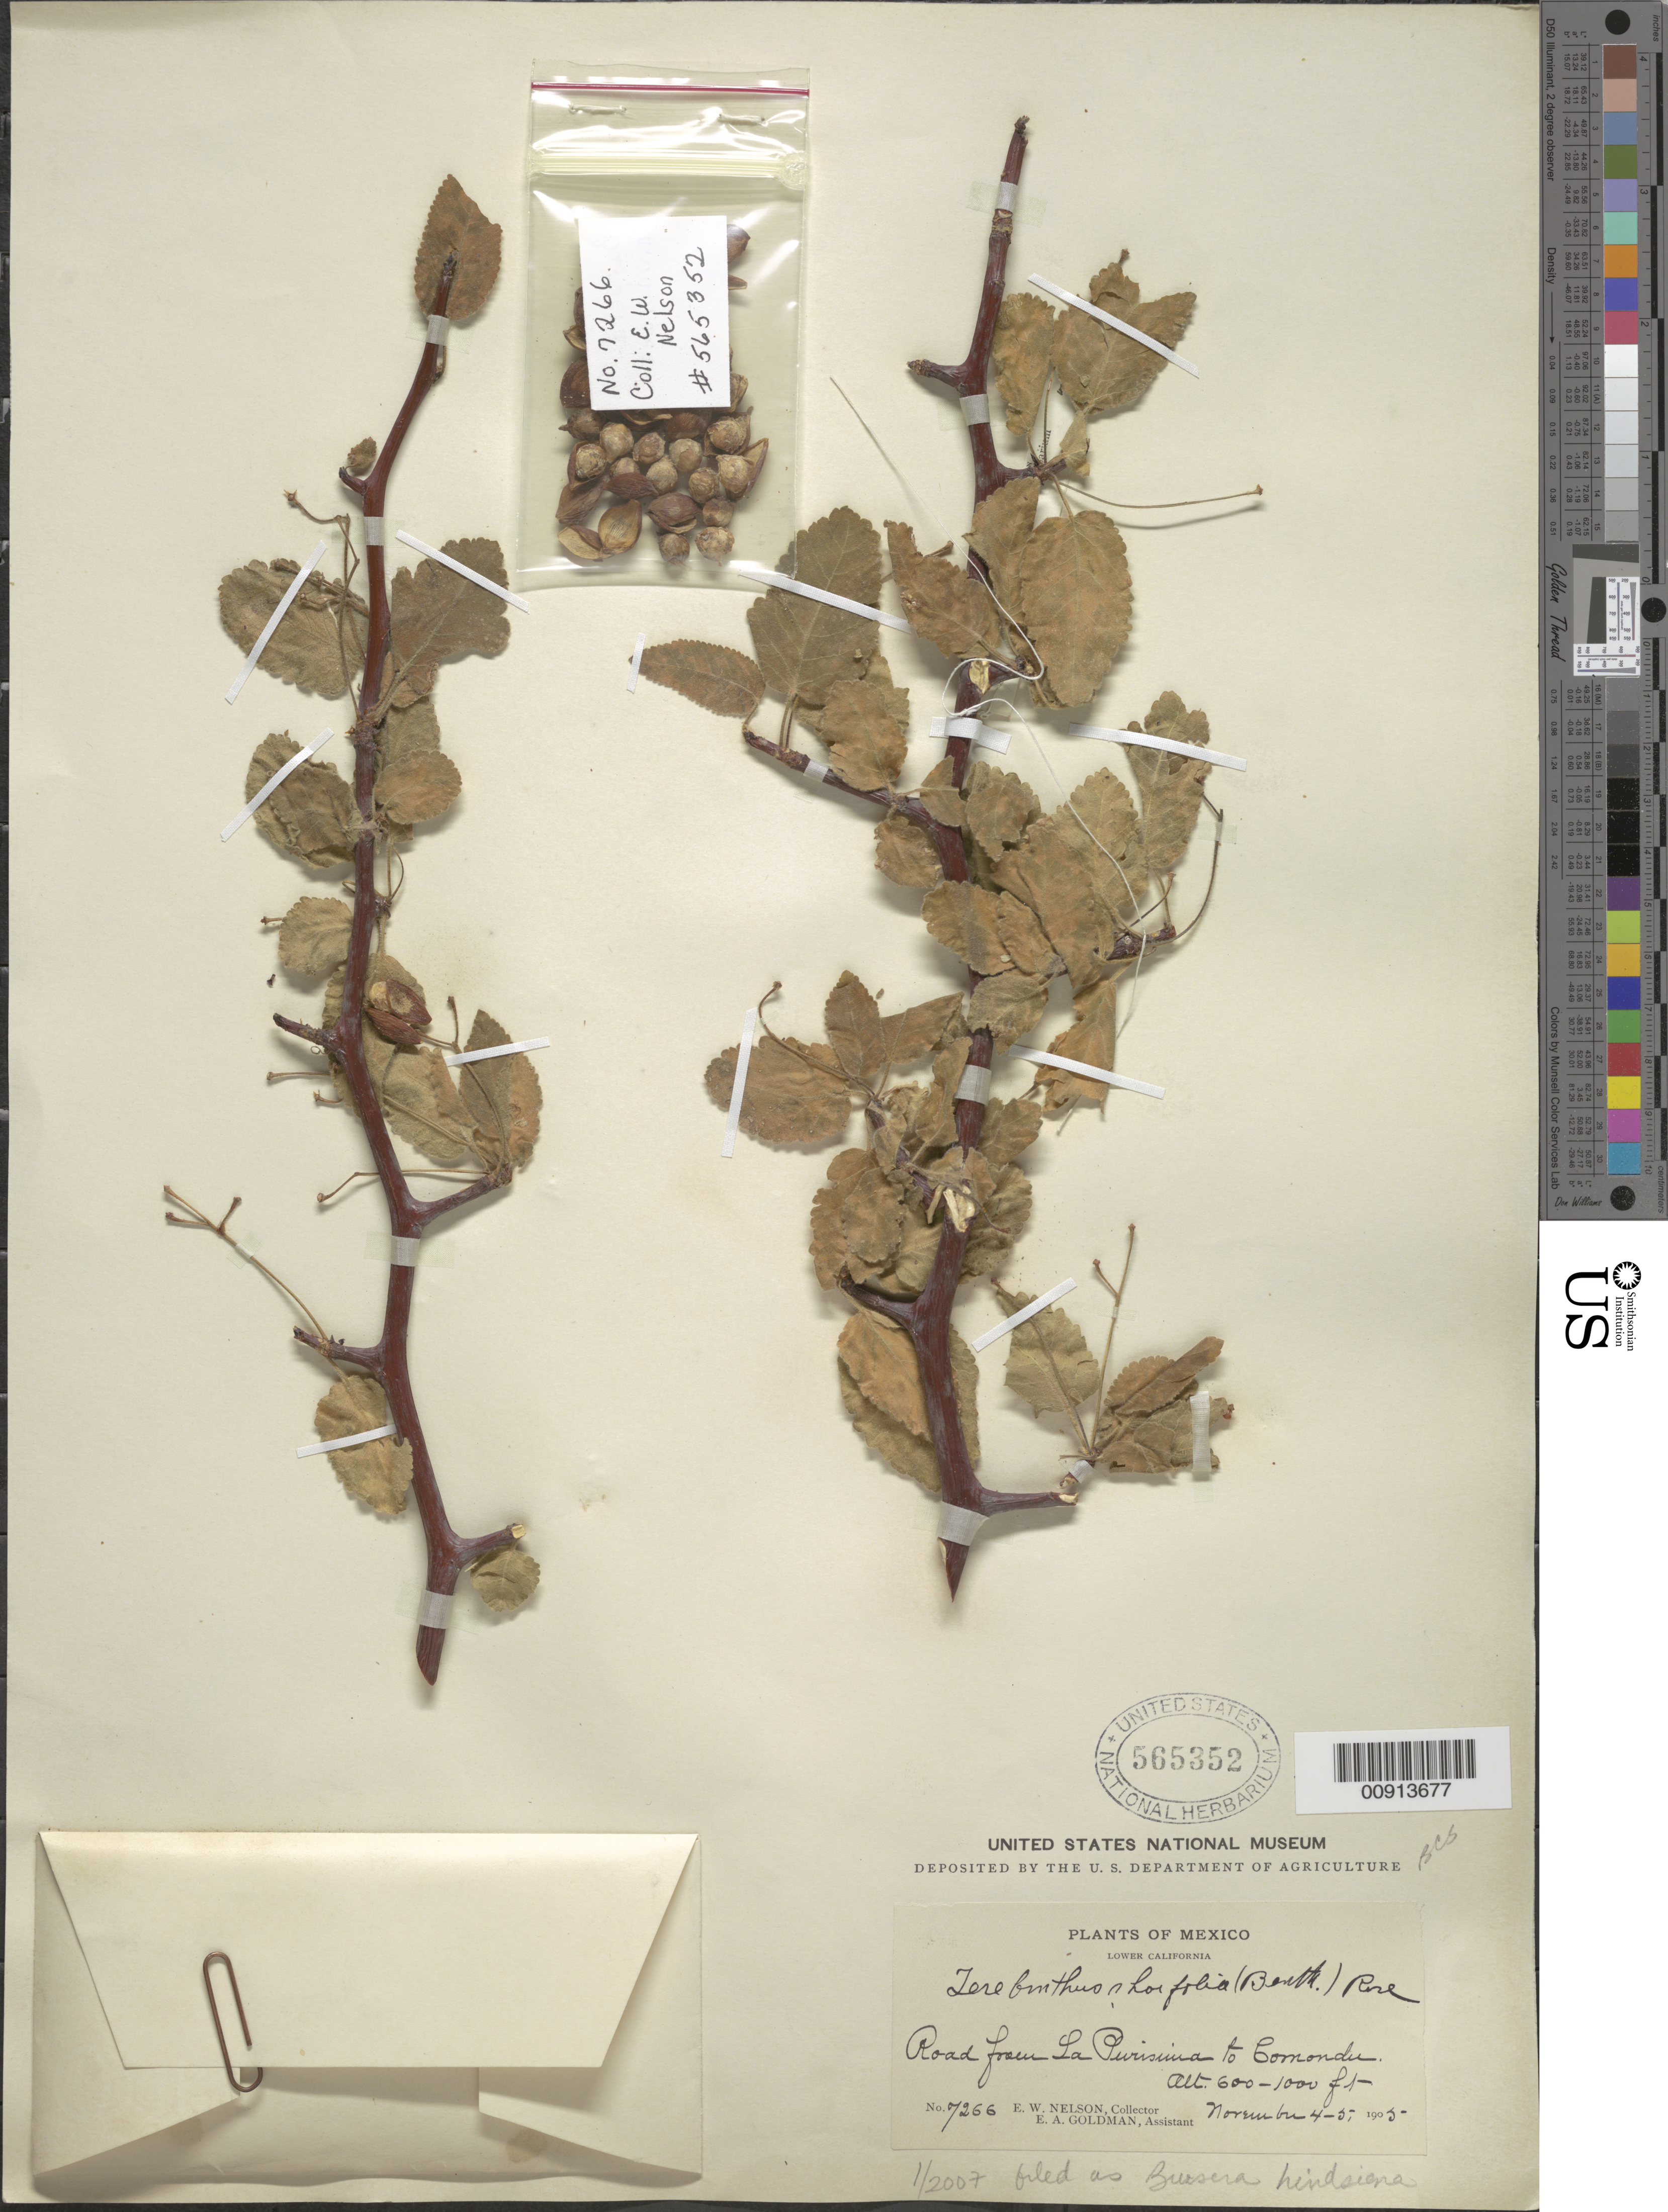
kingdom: Plantae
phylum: Tracheophyta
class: Magnoliopsida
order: Sapindales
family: Burseraceae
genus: Bursera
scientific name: Bursera hindsiana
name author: (Benth.) Engl.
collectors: E. W. Nelson & E. A. Goldman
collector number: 7266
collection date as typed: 04 Nov 1905 to 05 Nov 1905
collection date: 1905-11-04/1905-11-05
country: Mexico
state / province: Baja California Sur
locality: Road from La Purísima to Comondu. Lower California.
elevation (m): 183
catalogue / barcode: US 565352